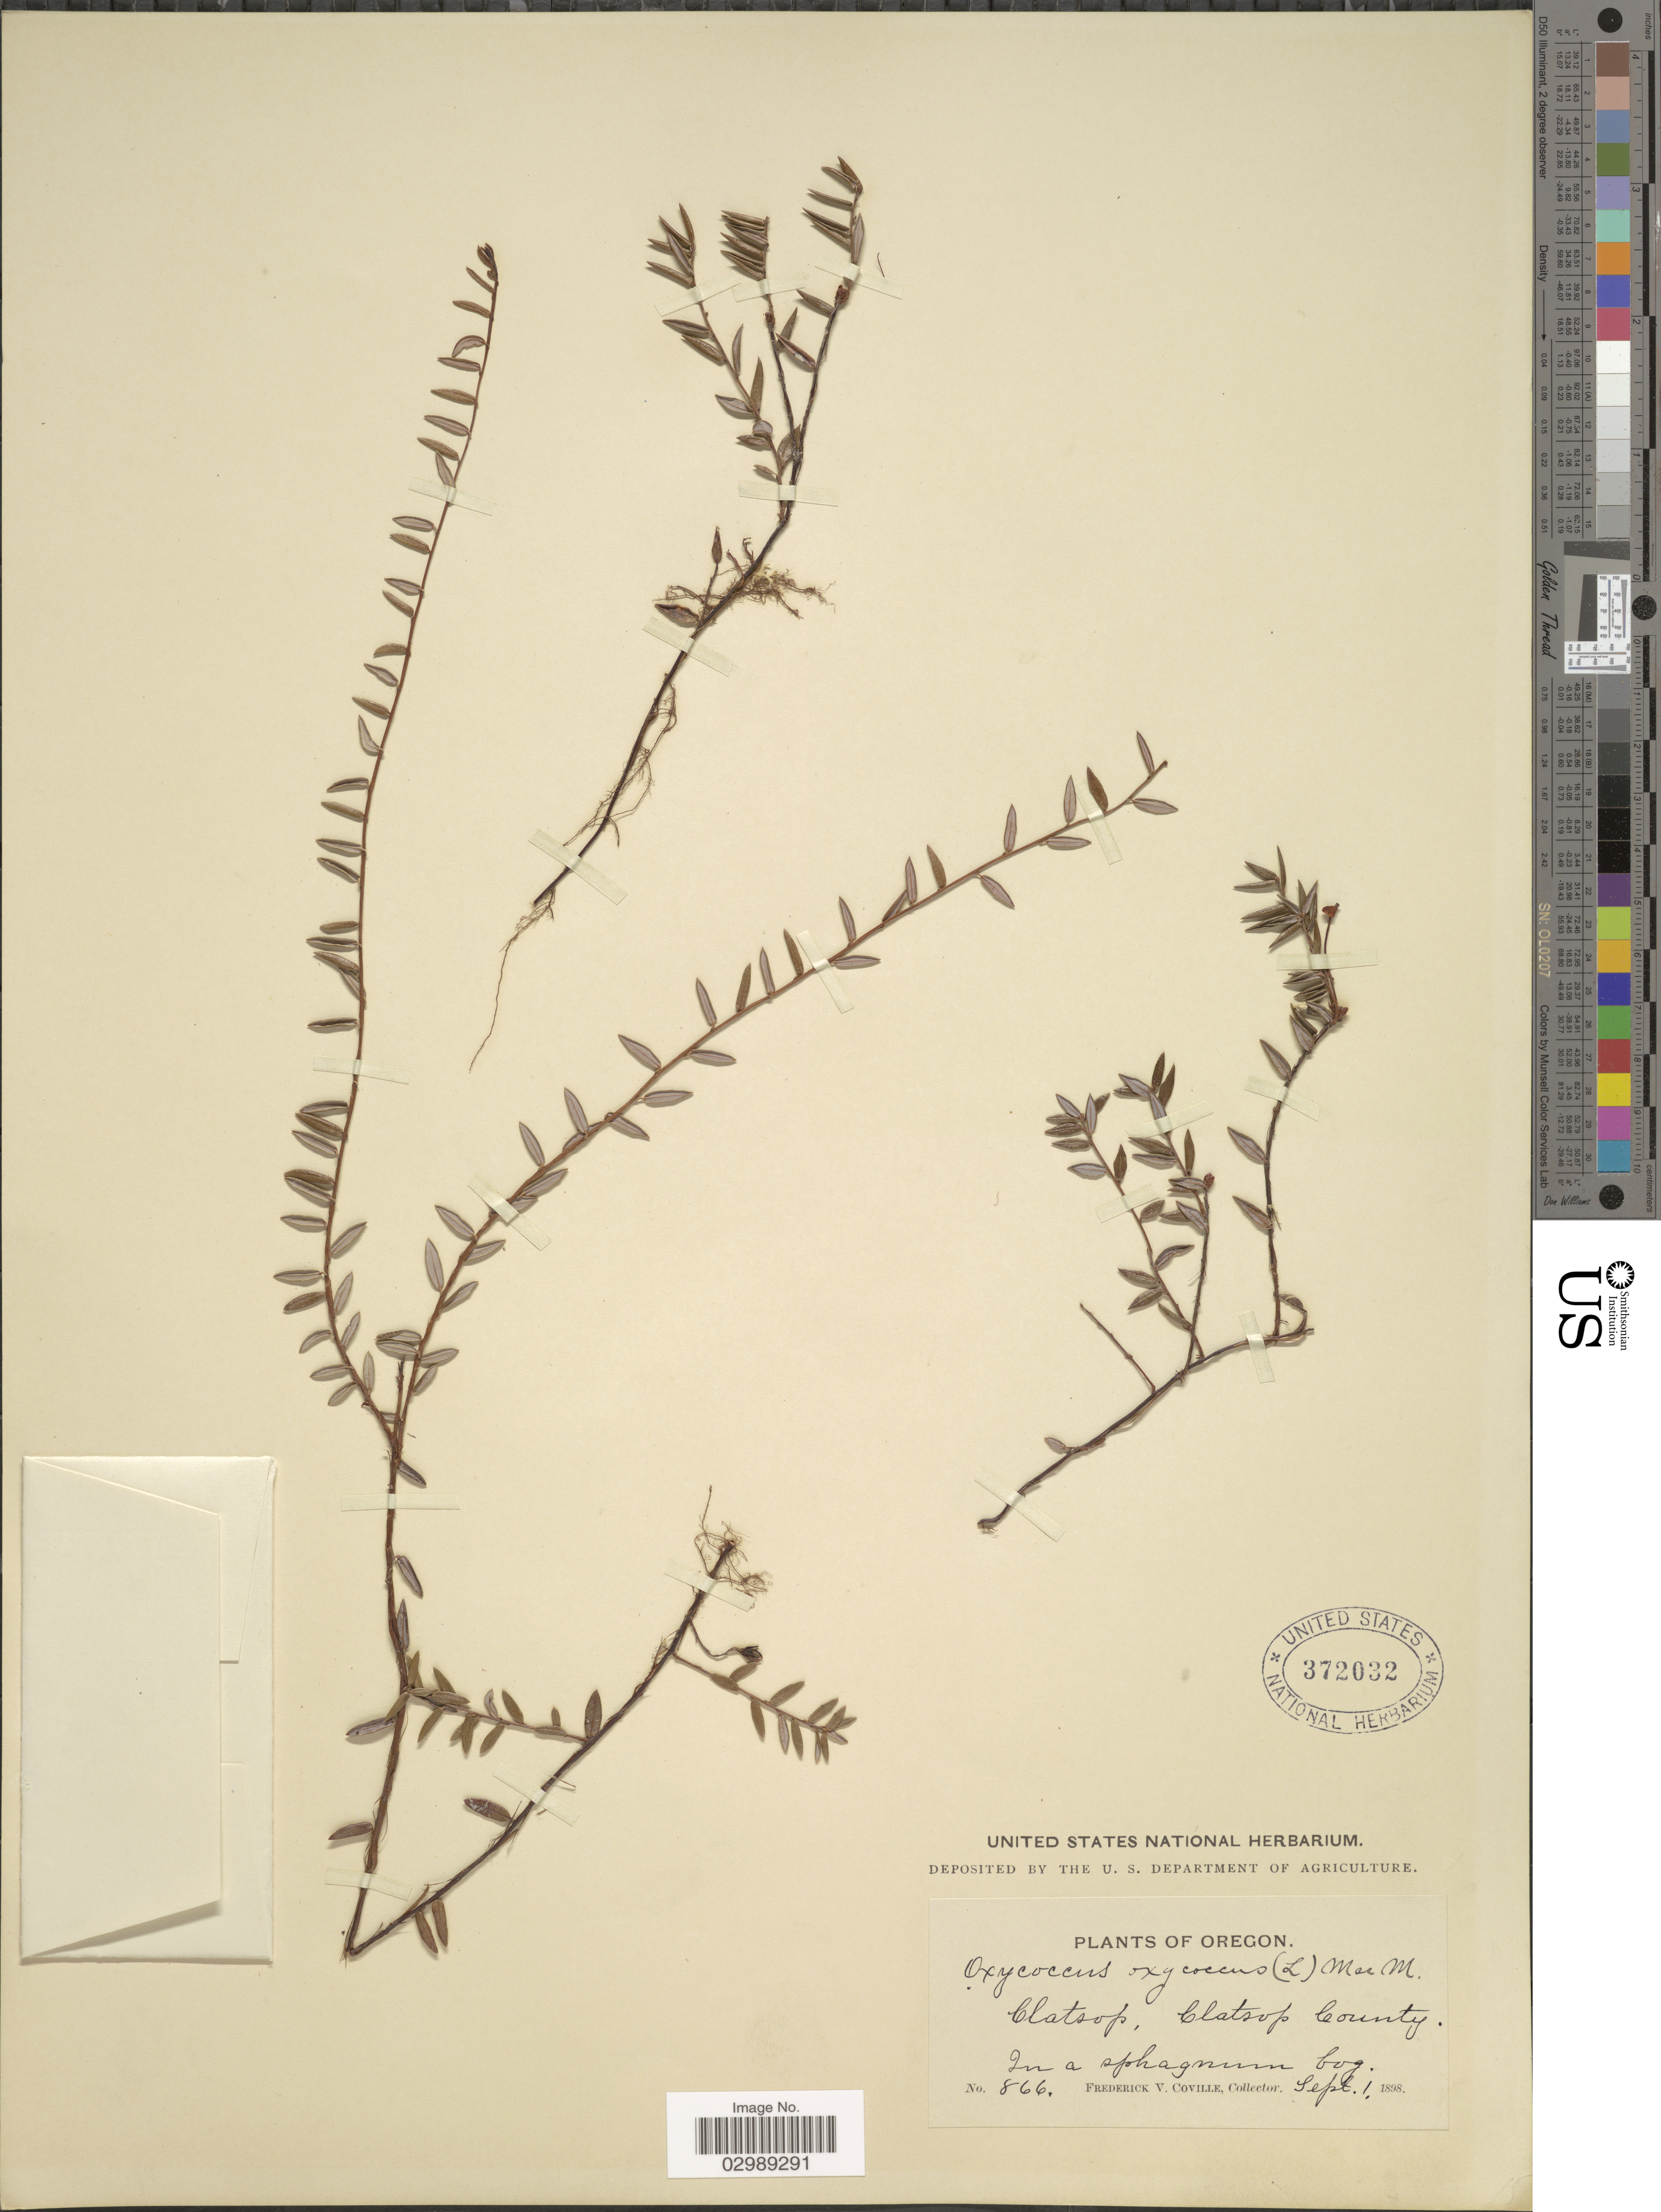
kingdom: Plantae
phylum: Tracheophyta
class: Magnoliopsida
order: Ericales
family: Ericaceae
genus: Vaccinium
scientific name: Vaccinium oxycoccos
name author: L.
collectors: F. V. Coville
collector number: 866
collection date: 1898-09-01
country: United States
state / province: Oregon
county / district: Clatsop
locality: Clatsop, Clatsop County.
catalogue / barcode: US 372032